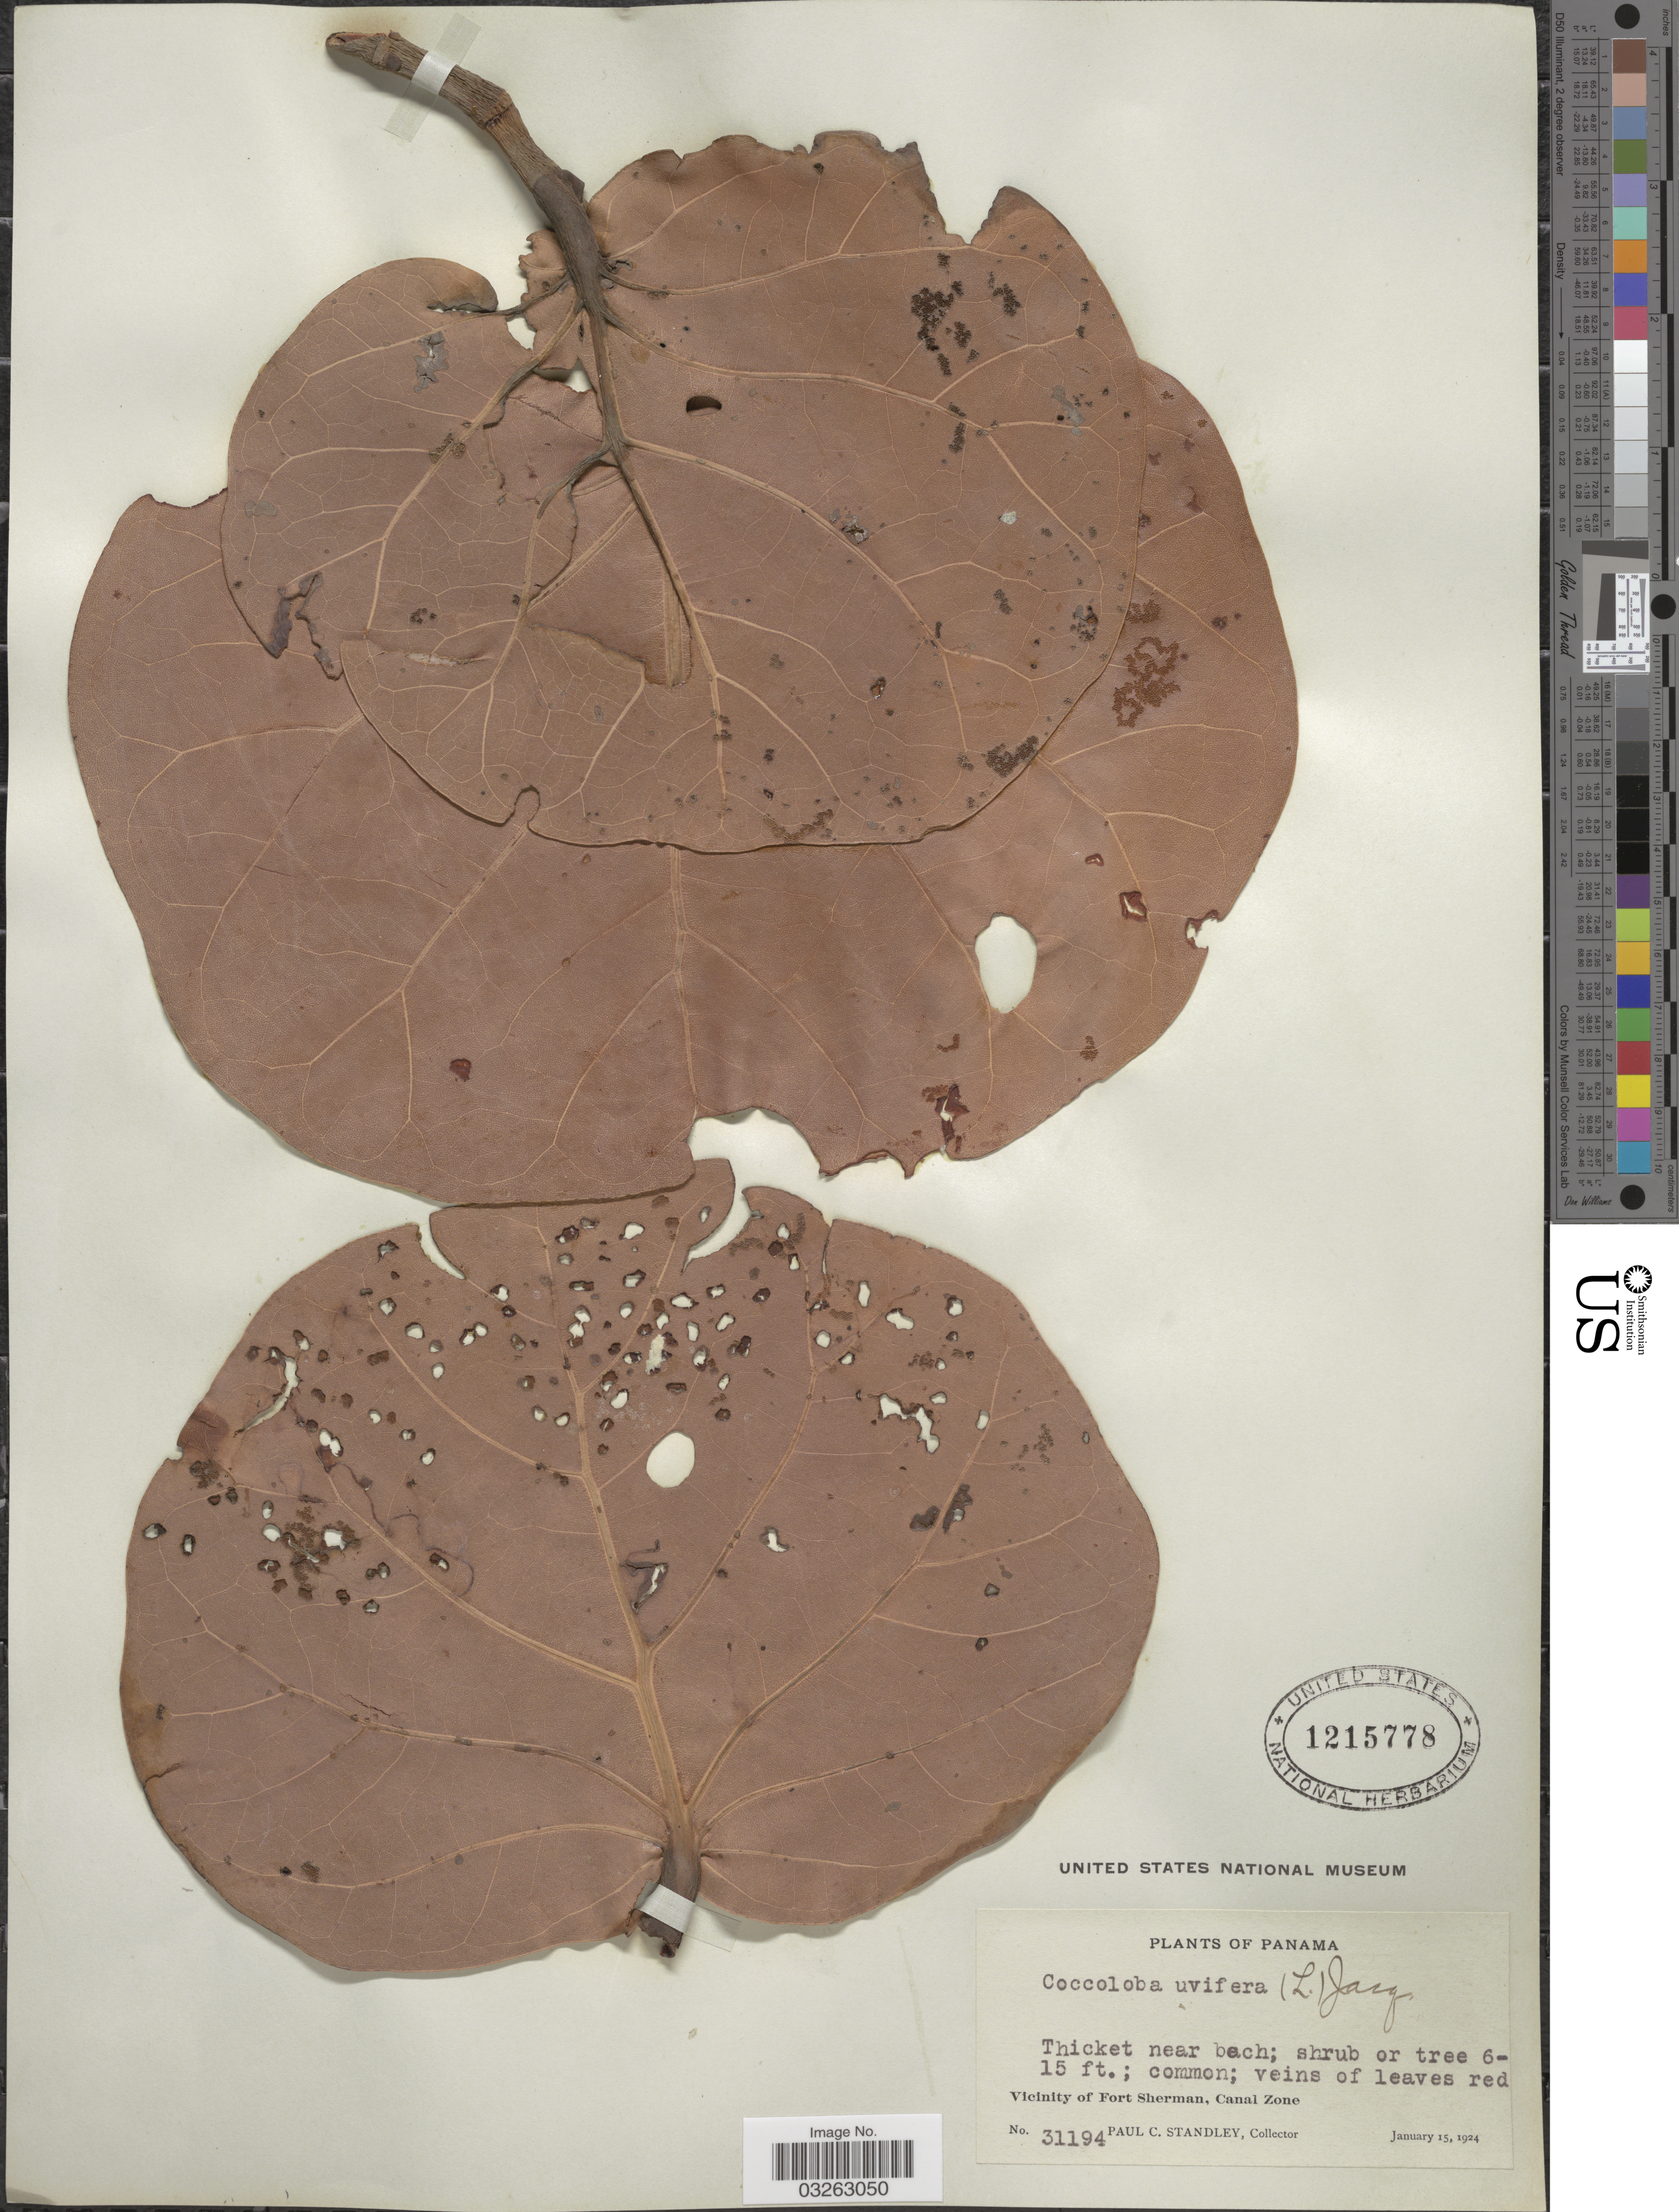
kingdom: Plantae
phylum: Tracheophyta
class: Magnoliopsida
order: Caryophyllales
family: Polygonaceae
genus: Coccoloba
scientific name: Coccoloba uvifera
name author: L.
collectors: P. C. Standley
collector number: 31194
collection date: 1924-01-15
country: Panama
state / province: Colón / Panamá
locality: Vicinity of Fort Sherman, Canal Zone.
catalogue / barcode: US 1215778